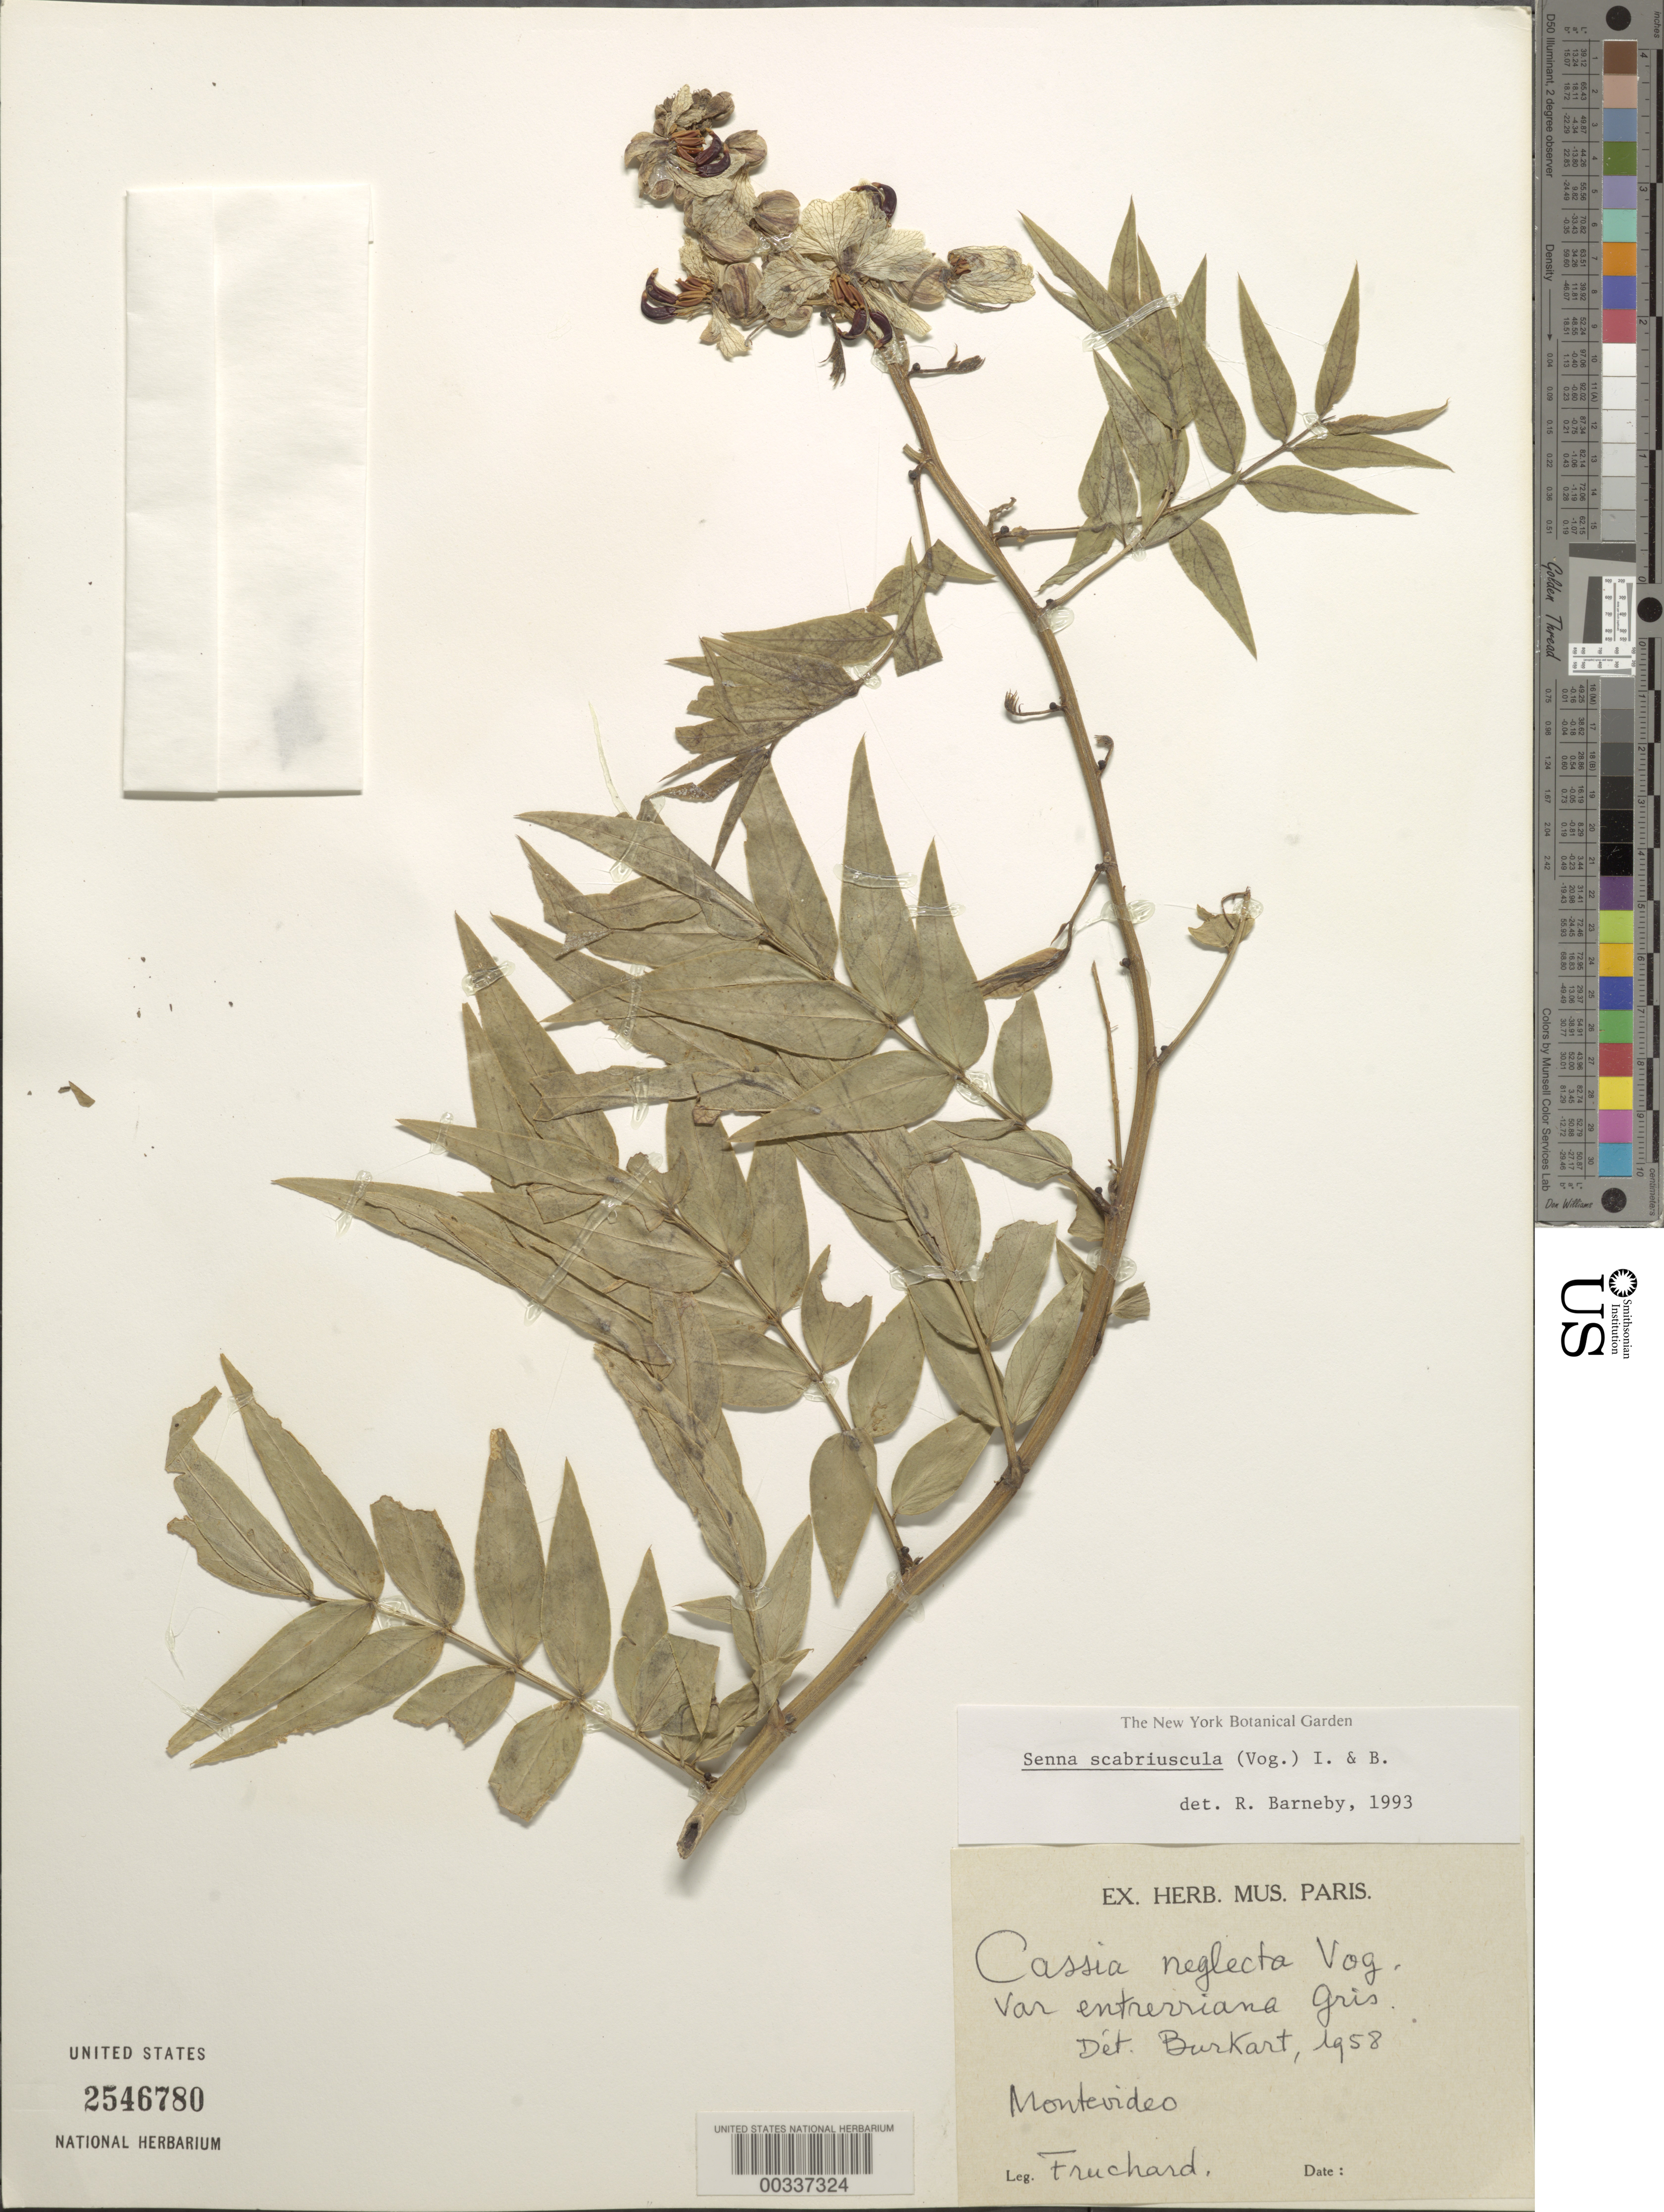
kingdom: Plantae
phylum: Tracheophyta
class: Magnoliopsida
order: Fabales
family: Fabaceae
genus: Senna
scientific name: Senna scabriuscula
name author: (Vogel) H.S. Irwin & Barneby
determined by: Barneby, Rupert C., (NY)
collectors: -. Fruchard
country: Uruguay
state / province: Montevideo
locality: Montevideo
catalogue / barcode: US 2546780